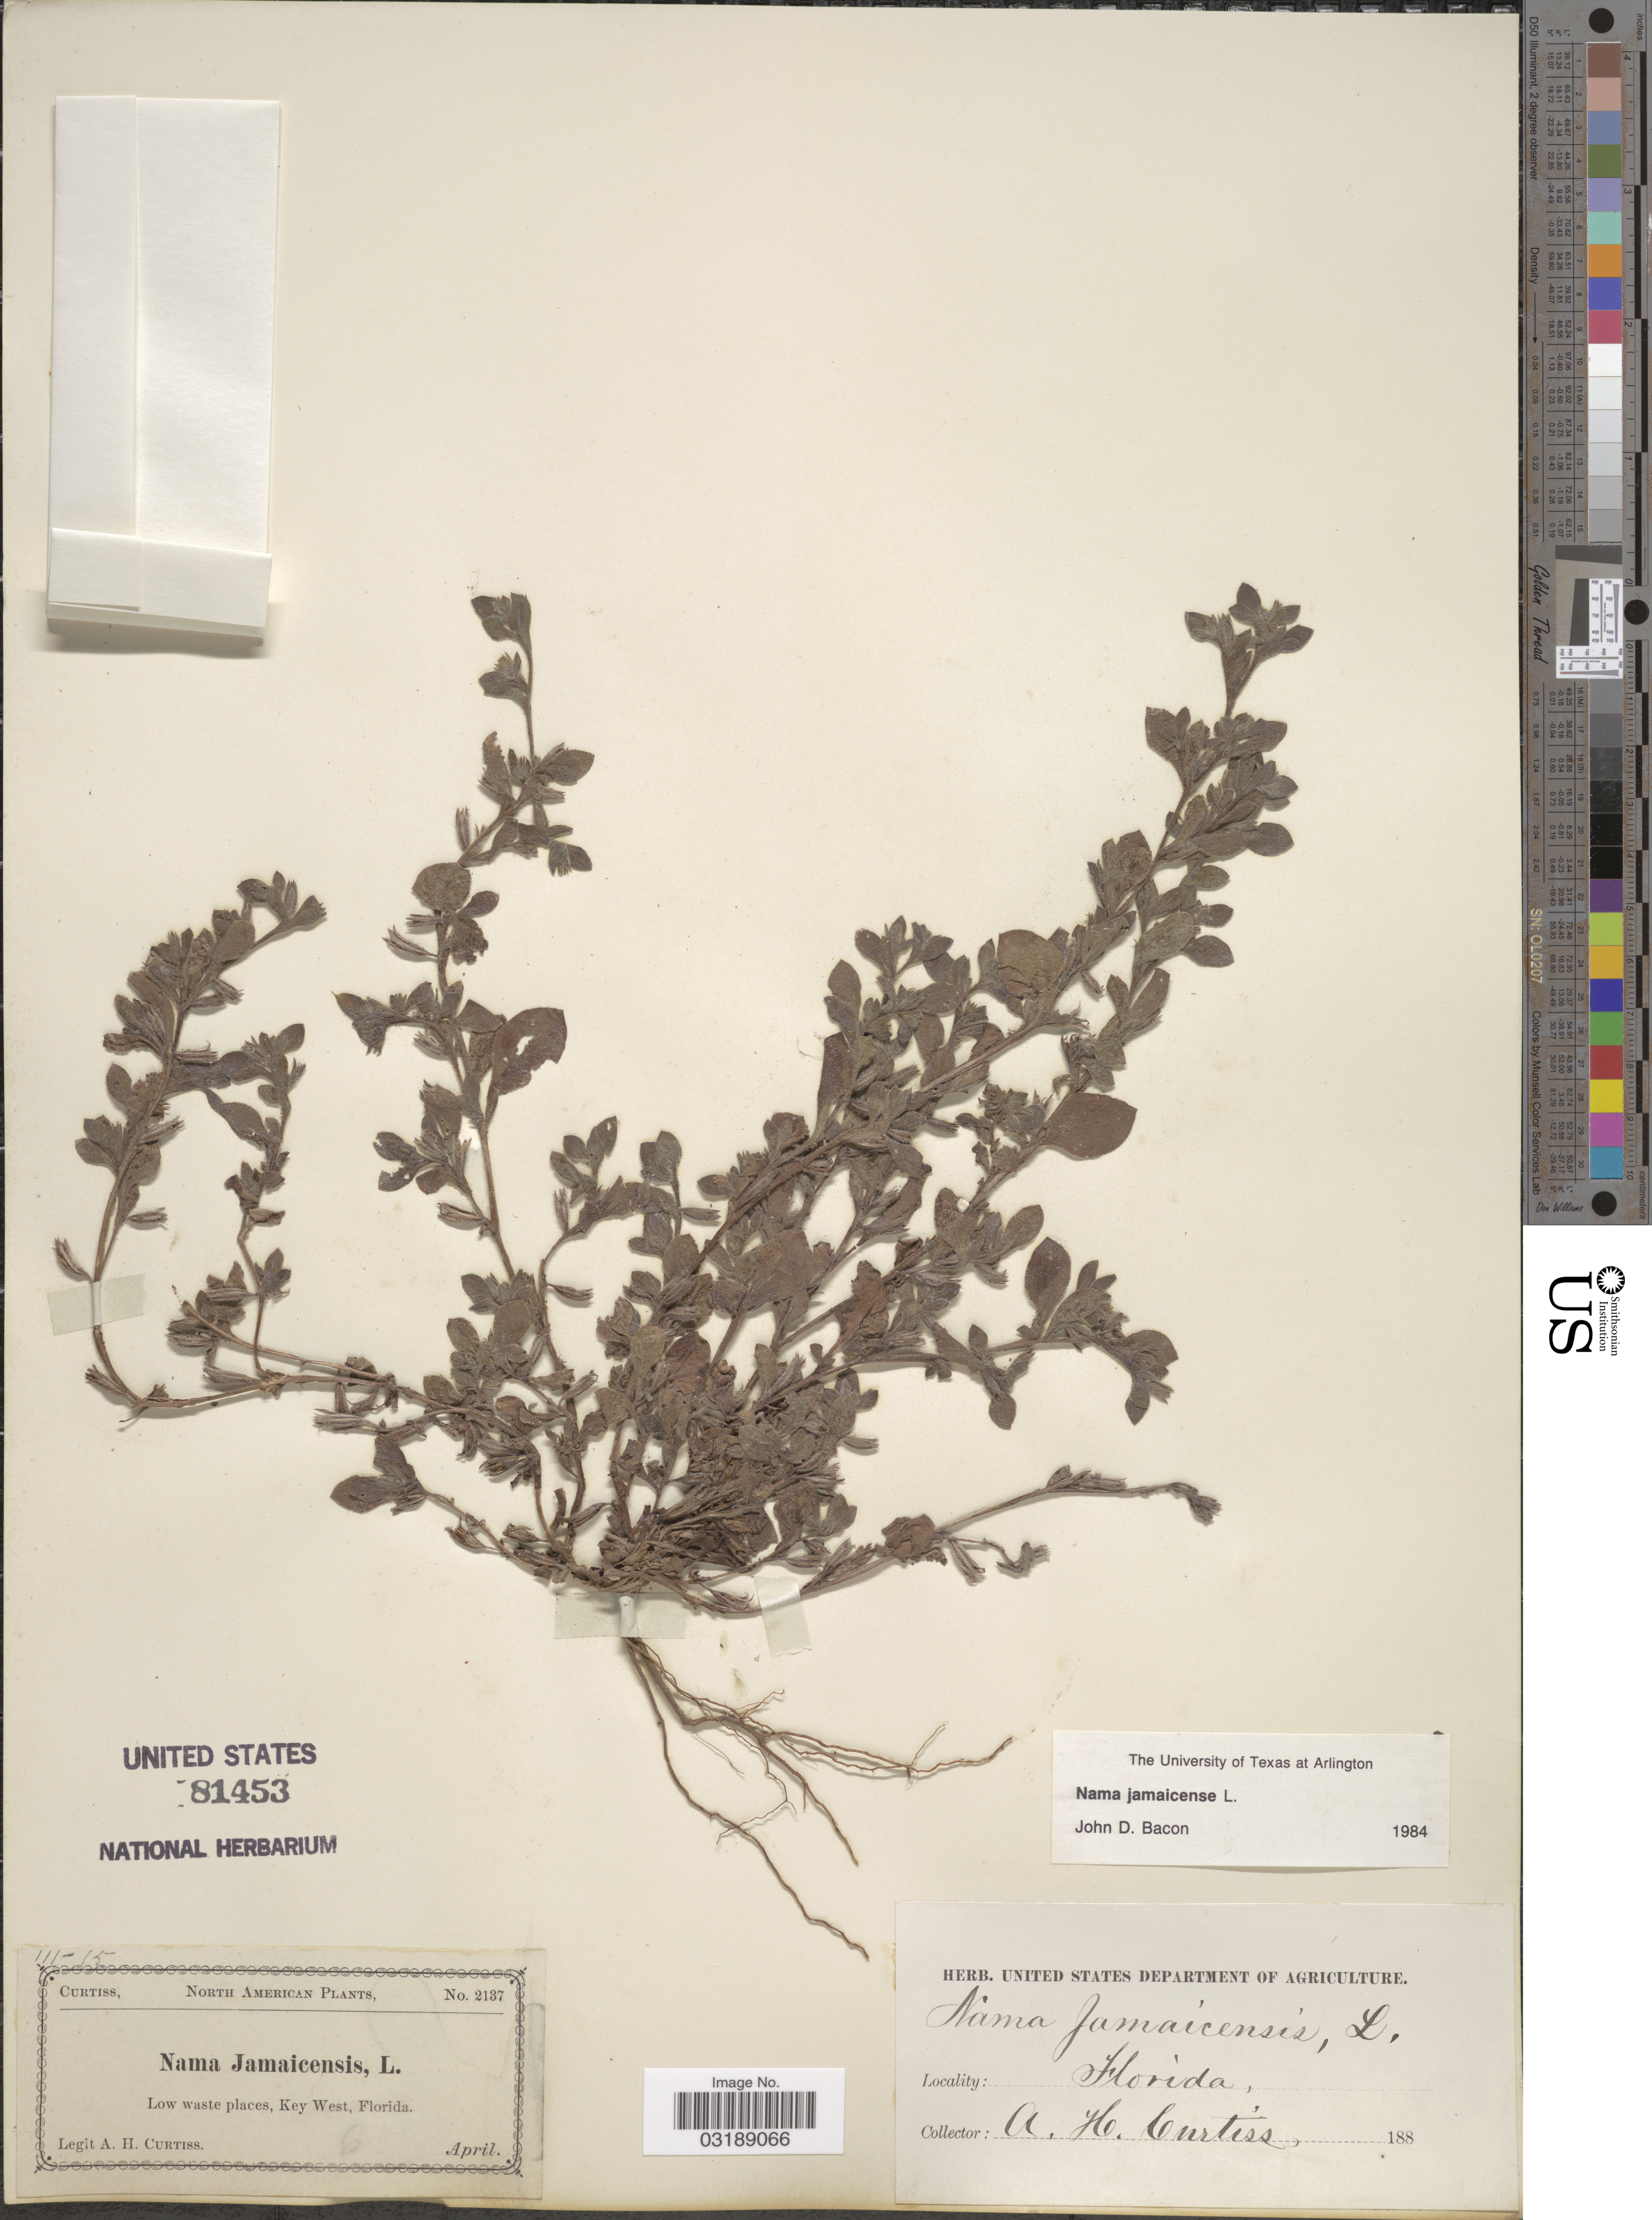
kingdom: Plantae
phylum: Tracheophyta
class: Magnoliopsida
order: Boraginales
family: Namaceae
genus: Nama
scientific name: Nama jamaicensis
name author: L.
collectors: A. H. Curtiss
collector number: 2137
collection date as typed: April 188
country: United States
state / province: Florida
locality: Key West.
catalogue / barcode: US 81453